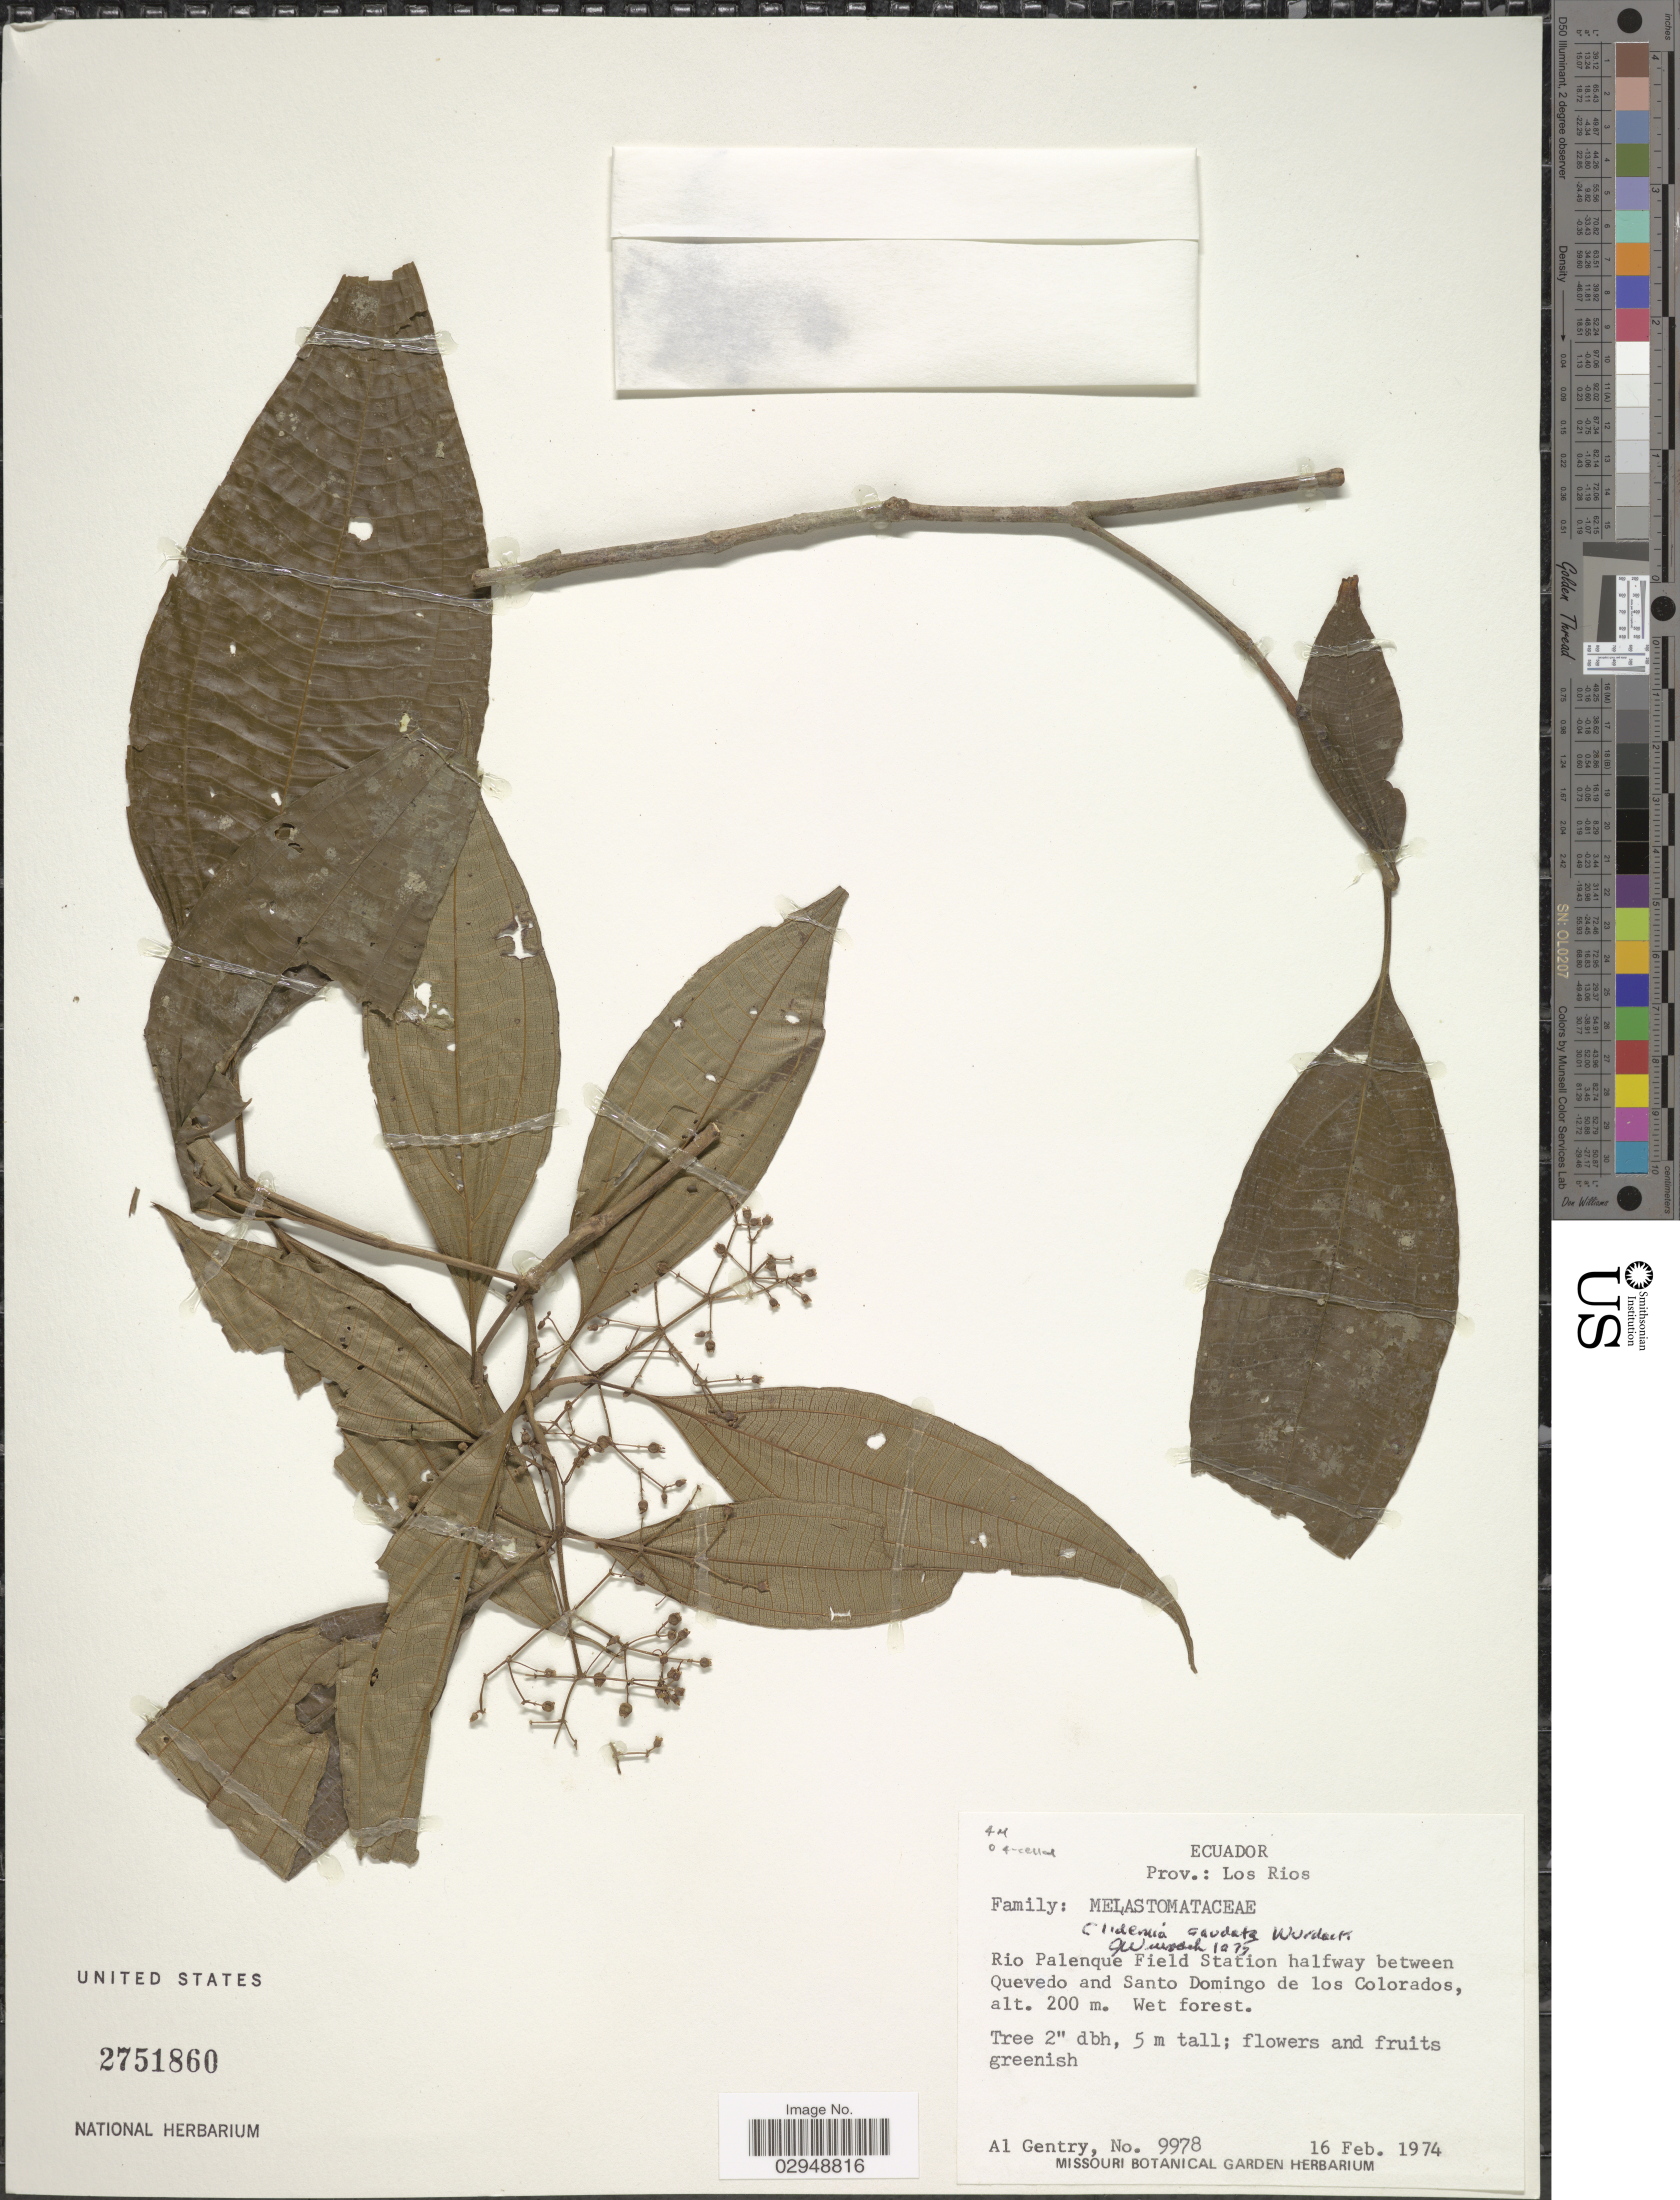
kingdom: Plantae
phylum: Tracheophyta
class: Magnoliopsida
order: Myrtales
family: Melastomataceae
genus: Clidemia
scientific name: Clidemia caudata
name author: Wurdack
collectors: A. H. Gentry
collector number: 9978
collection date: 1974-02-16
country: Ecuador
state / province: Los Ríos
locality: Prov.: Los Rios. Rio Palenque Field Station halfway between Quevedo and Santo Domingo de los Colorados.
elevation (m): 200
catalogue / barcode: US 2751860